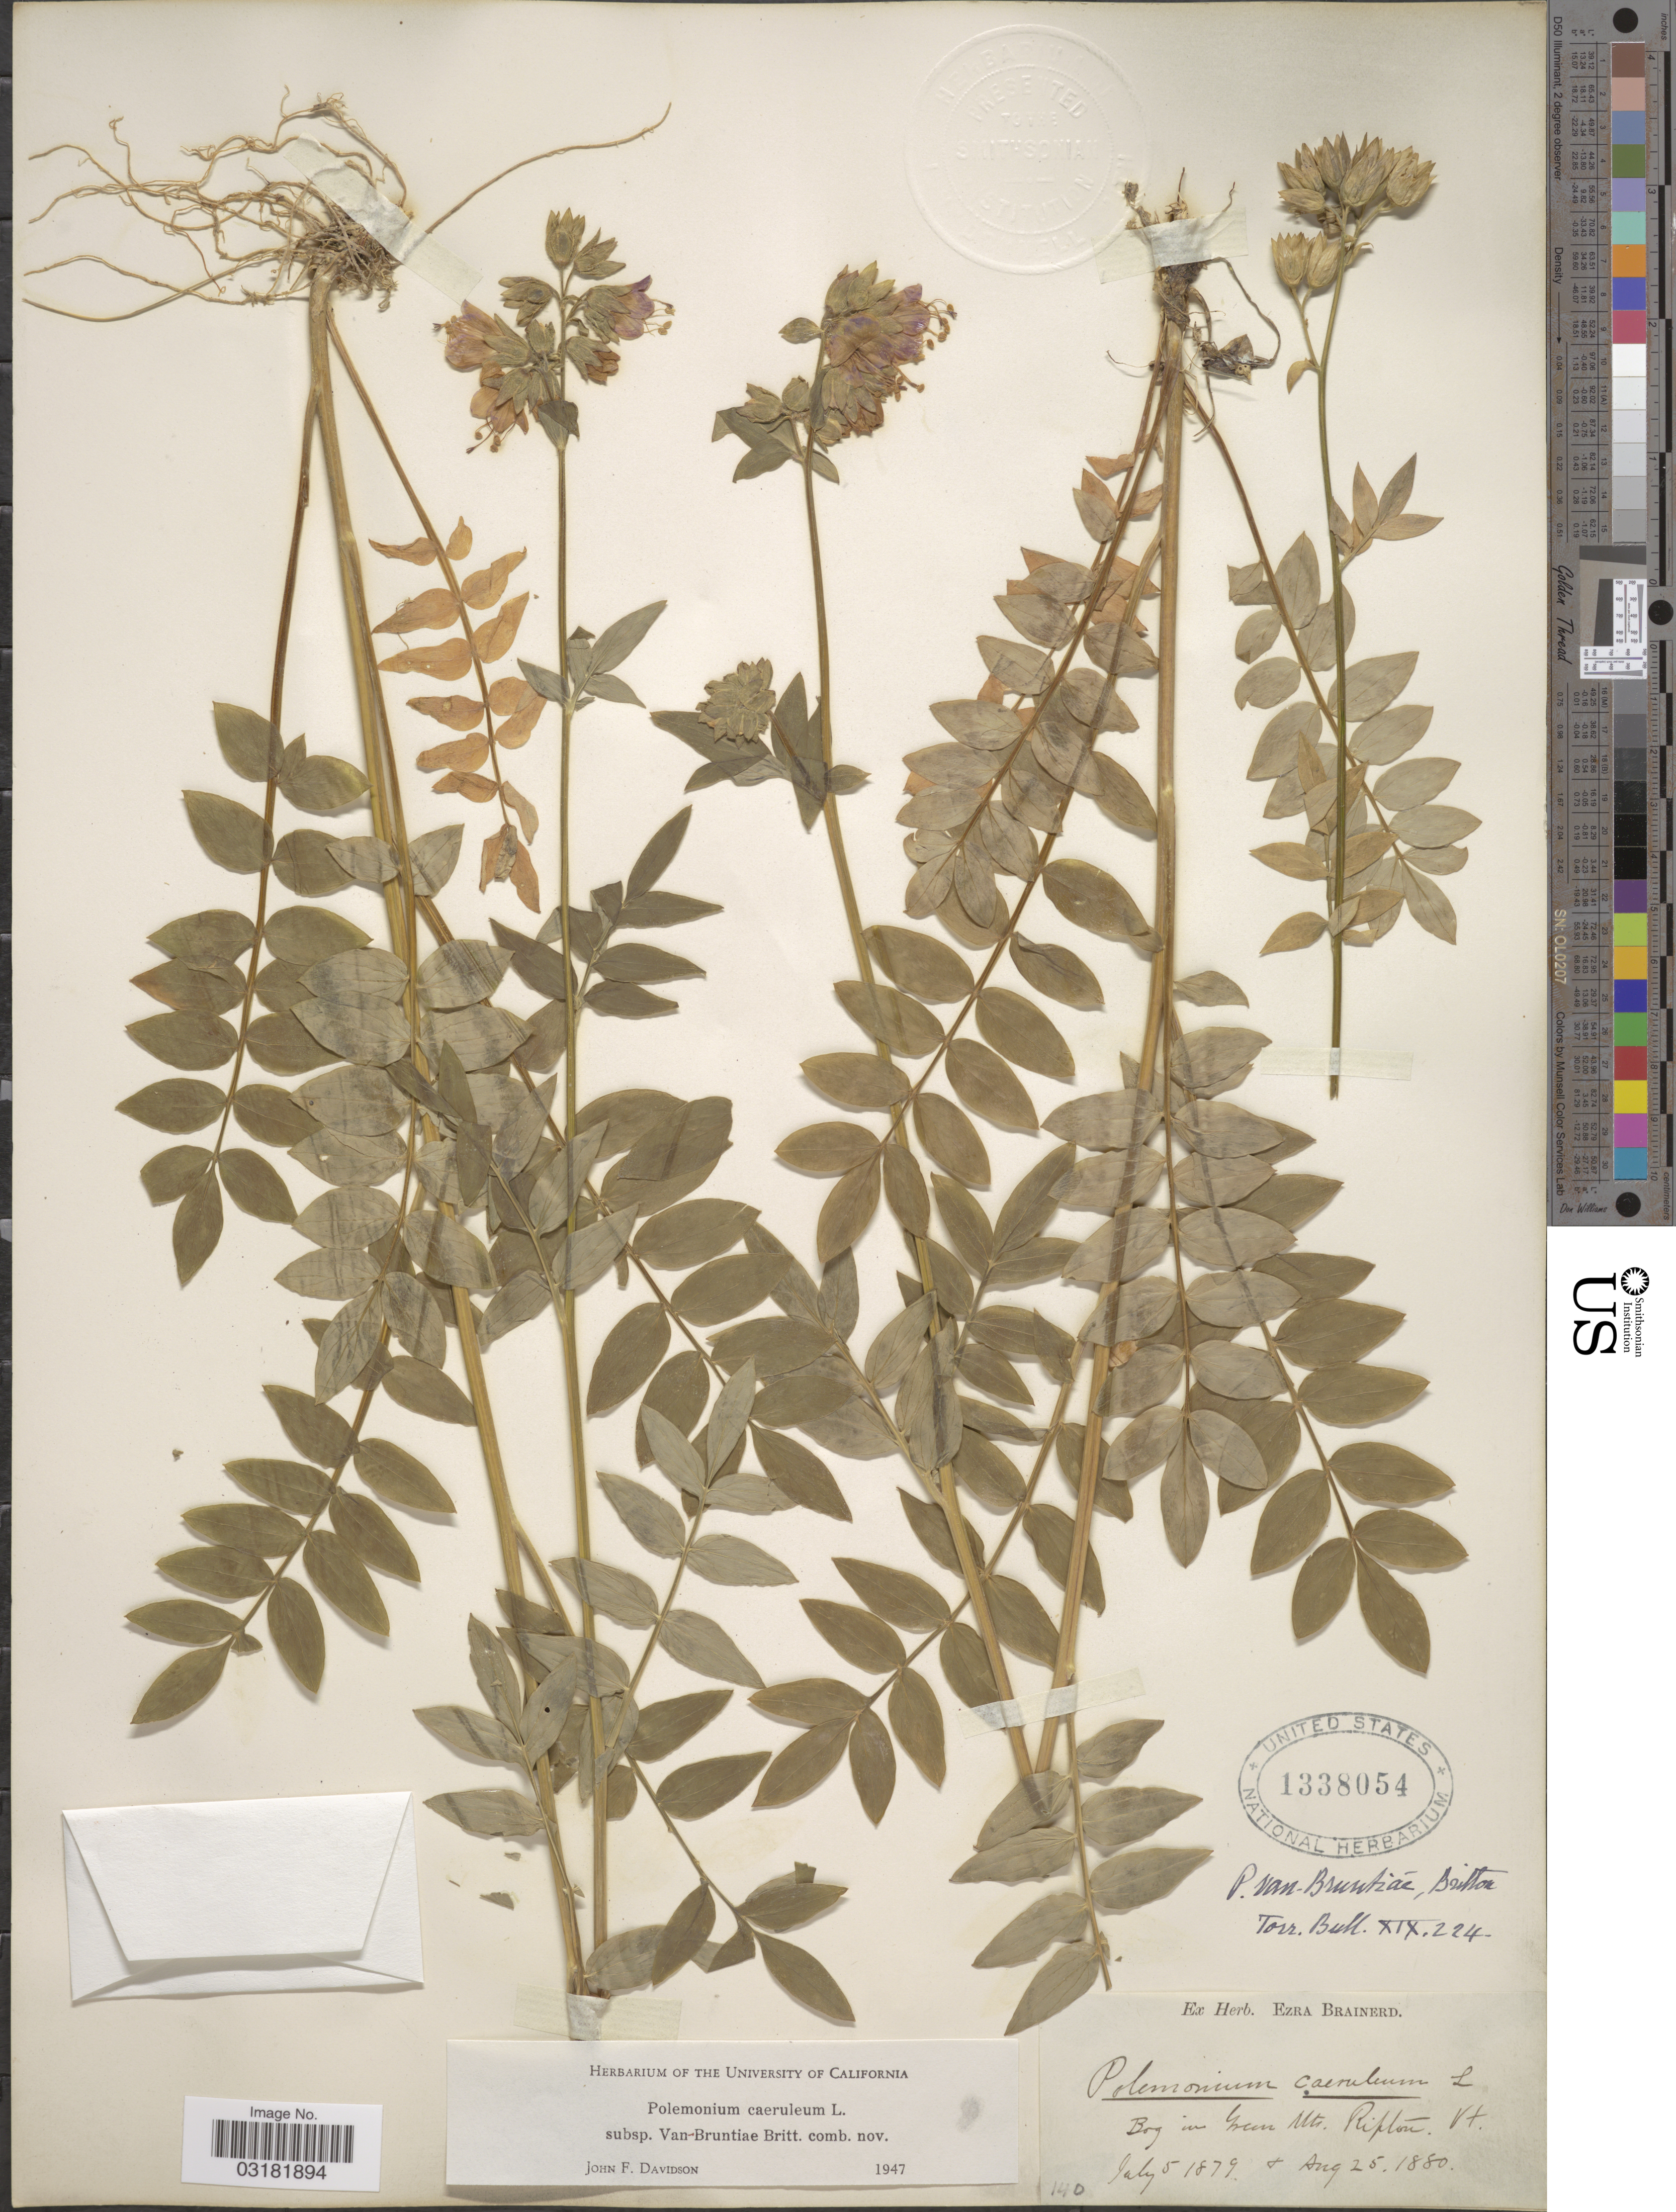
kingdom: Plantae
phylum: Tracheophyta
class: Magnoliopsida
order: Ericales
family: Polemoniaceae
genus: Polemonium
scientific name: Polemonium vanbruntiae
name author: Britton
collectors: ex herb. Ezra Brainerd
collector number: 140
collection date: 1879-07-05/1880-08-25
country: United States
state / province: Vermont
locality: Bog in Green Mts., Ripton, Vt.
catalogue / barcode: US 1338054